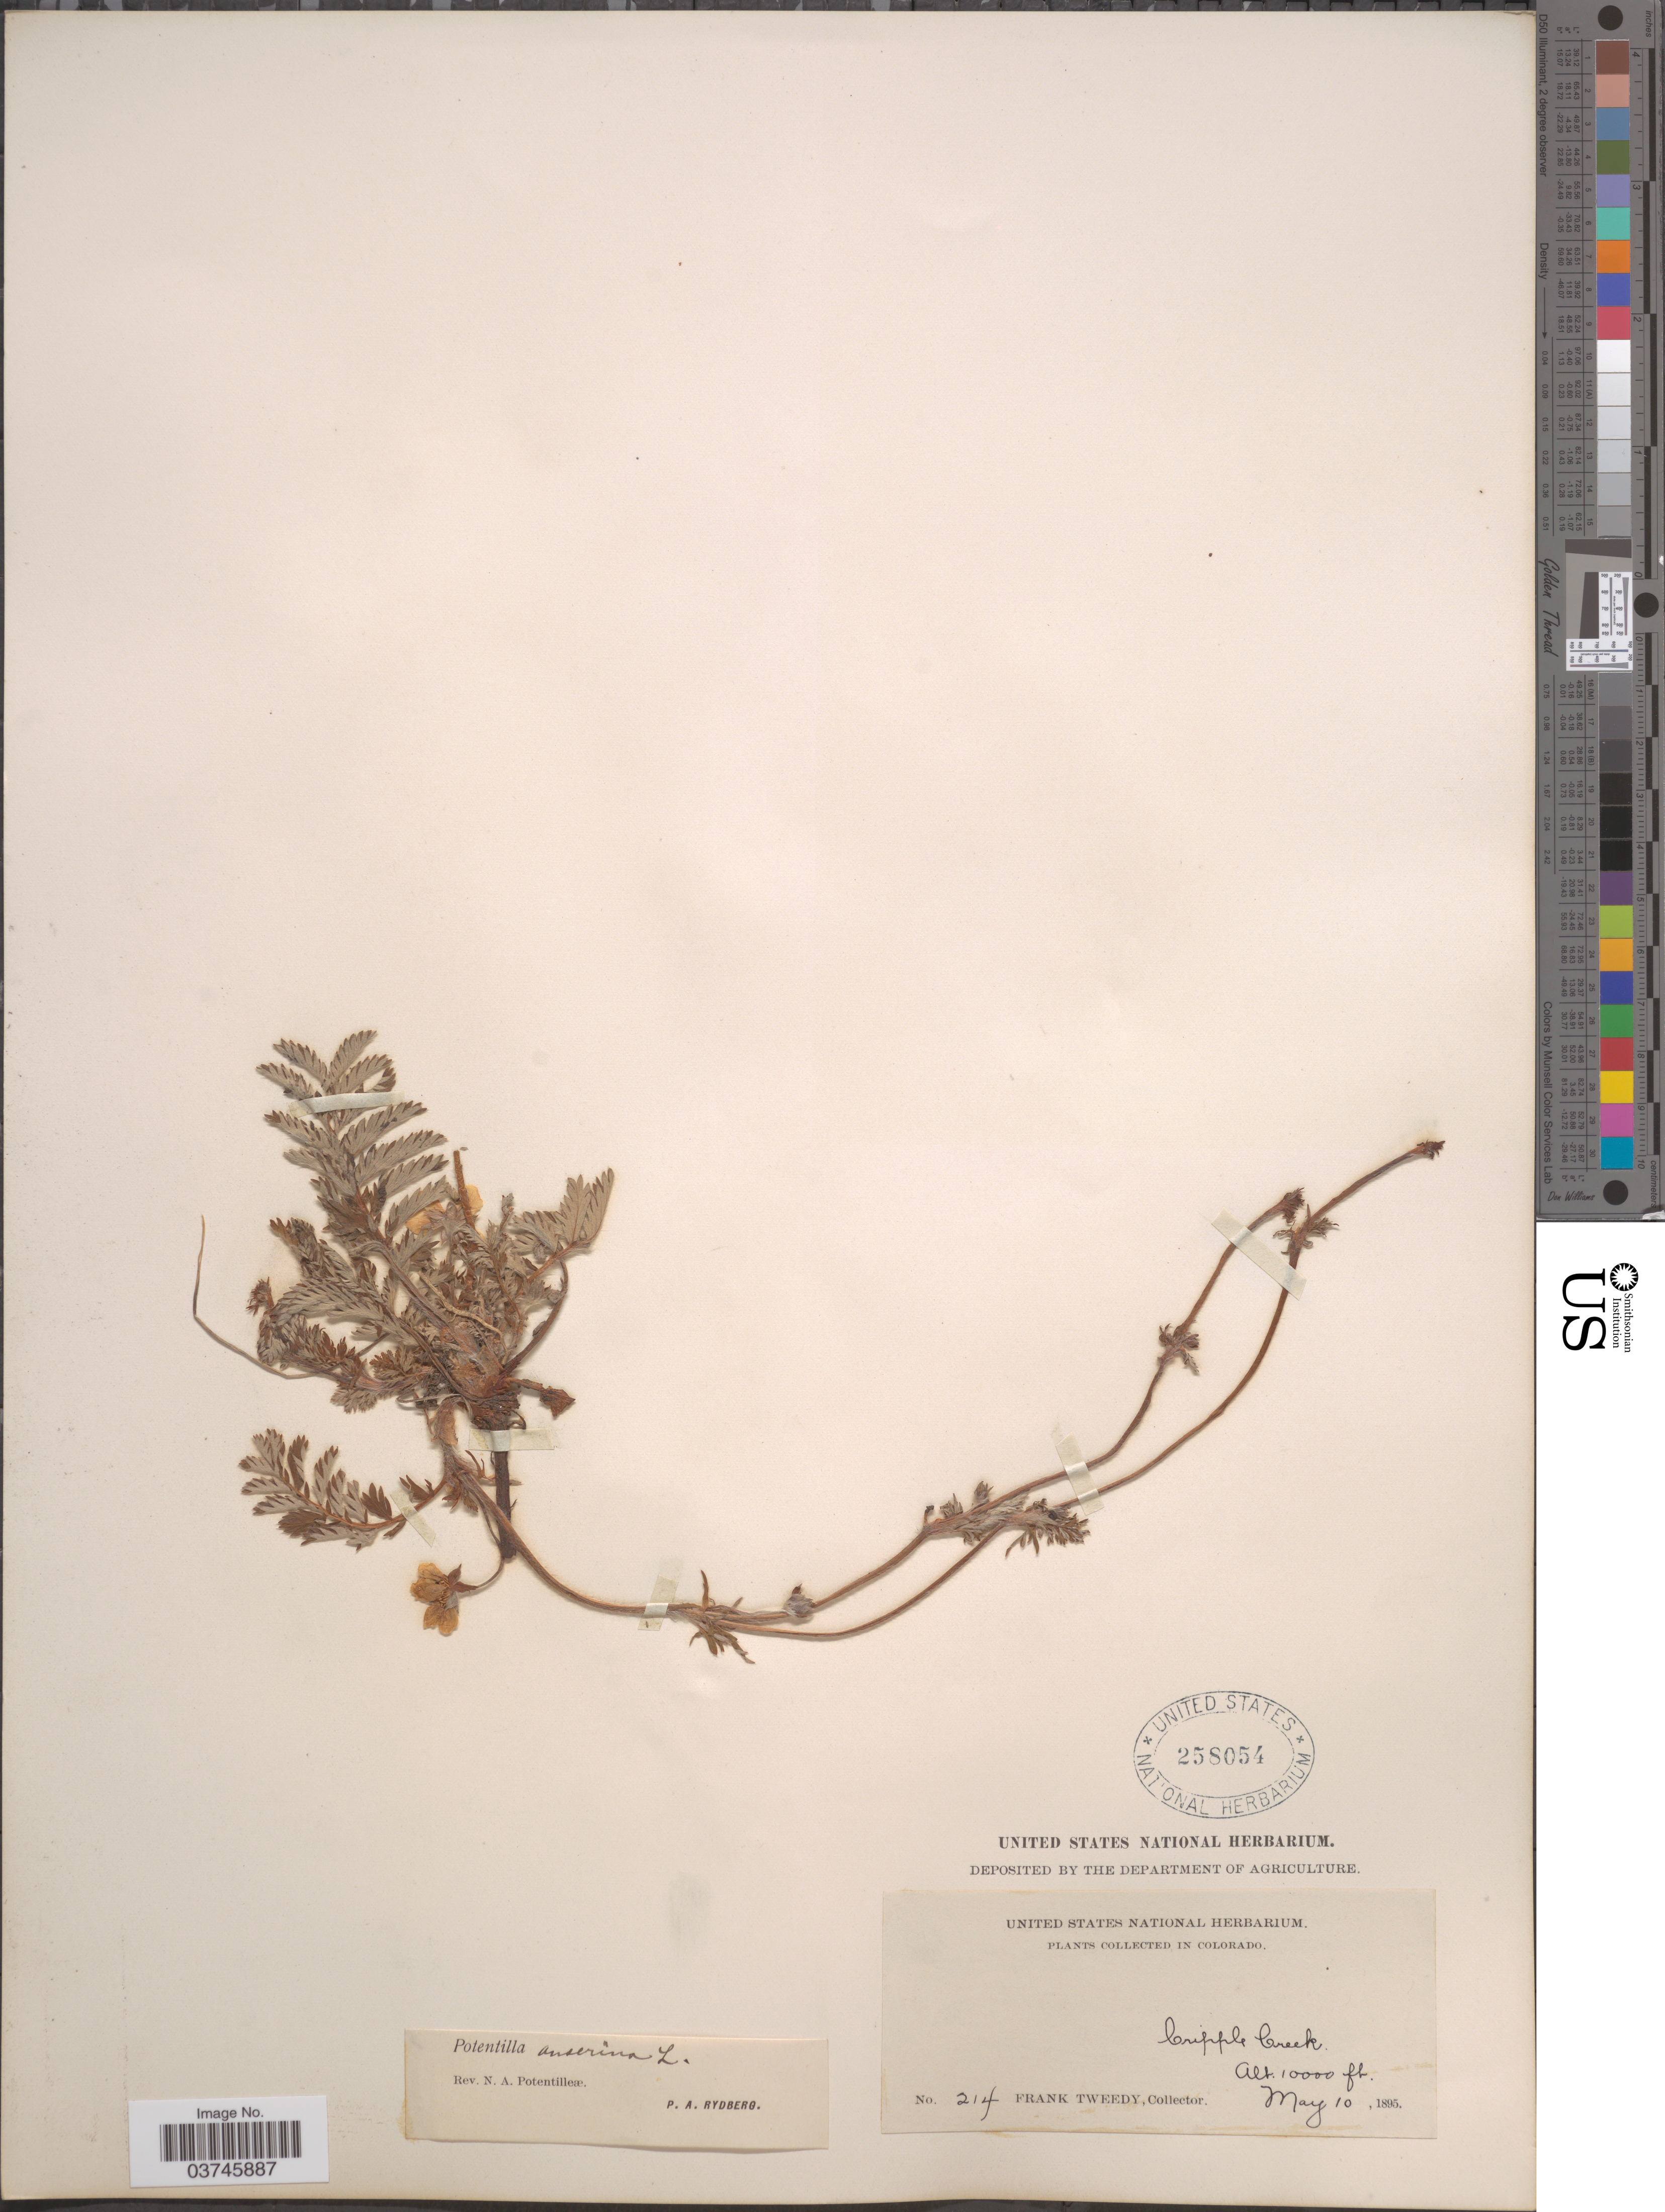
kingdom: Plantae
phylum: Tracheophyta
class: Magnoliopsida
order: Rosales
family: Rosaceae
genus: Argentina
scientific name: Argentina anserina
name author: (L.) Rydb.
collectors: F. Tweedy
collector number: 214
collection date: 1895-05-10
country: United States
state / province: Colorado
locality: Cripple Creek.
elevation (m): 3048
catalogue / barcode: US 258054